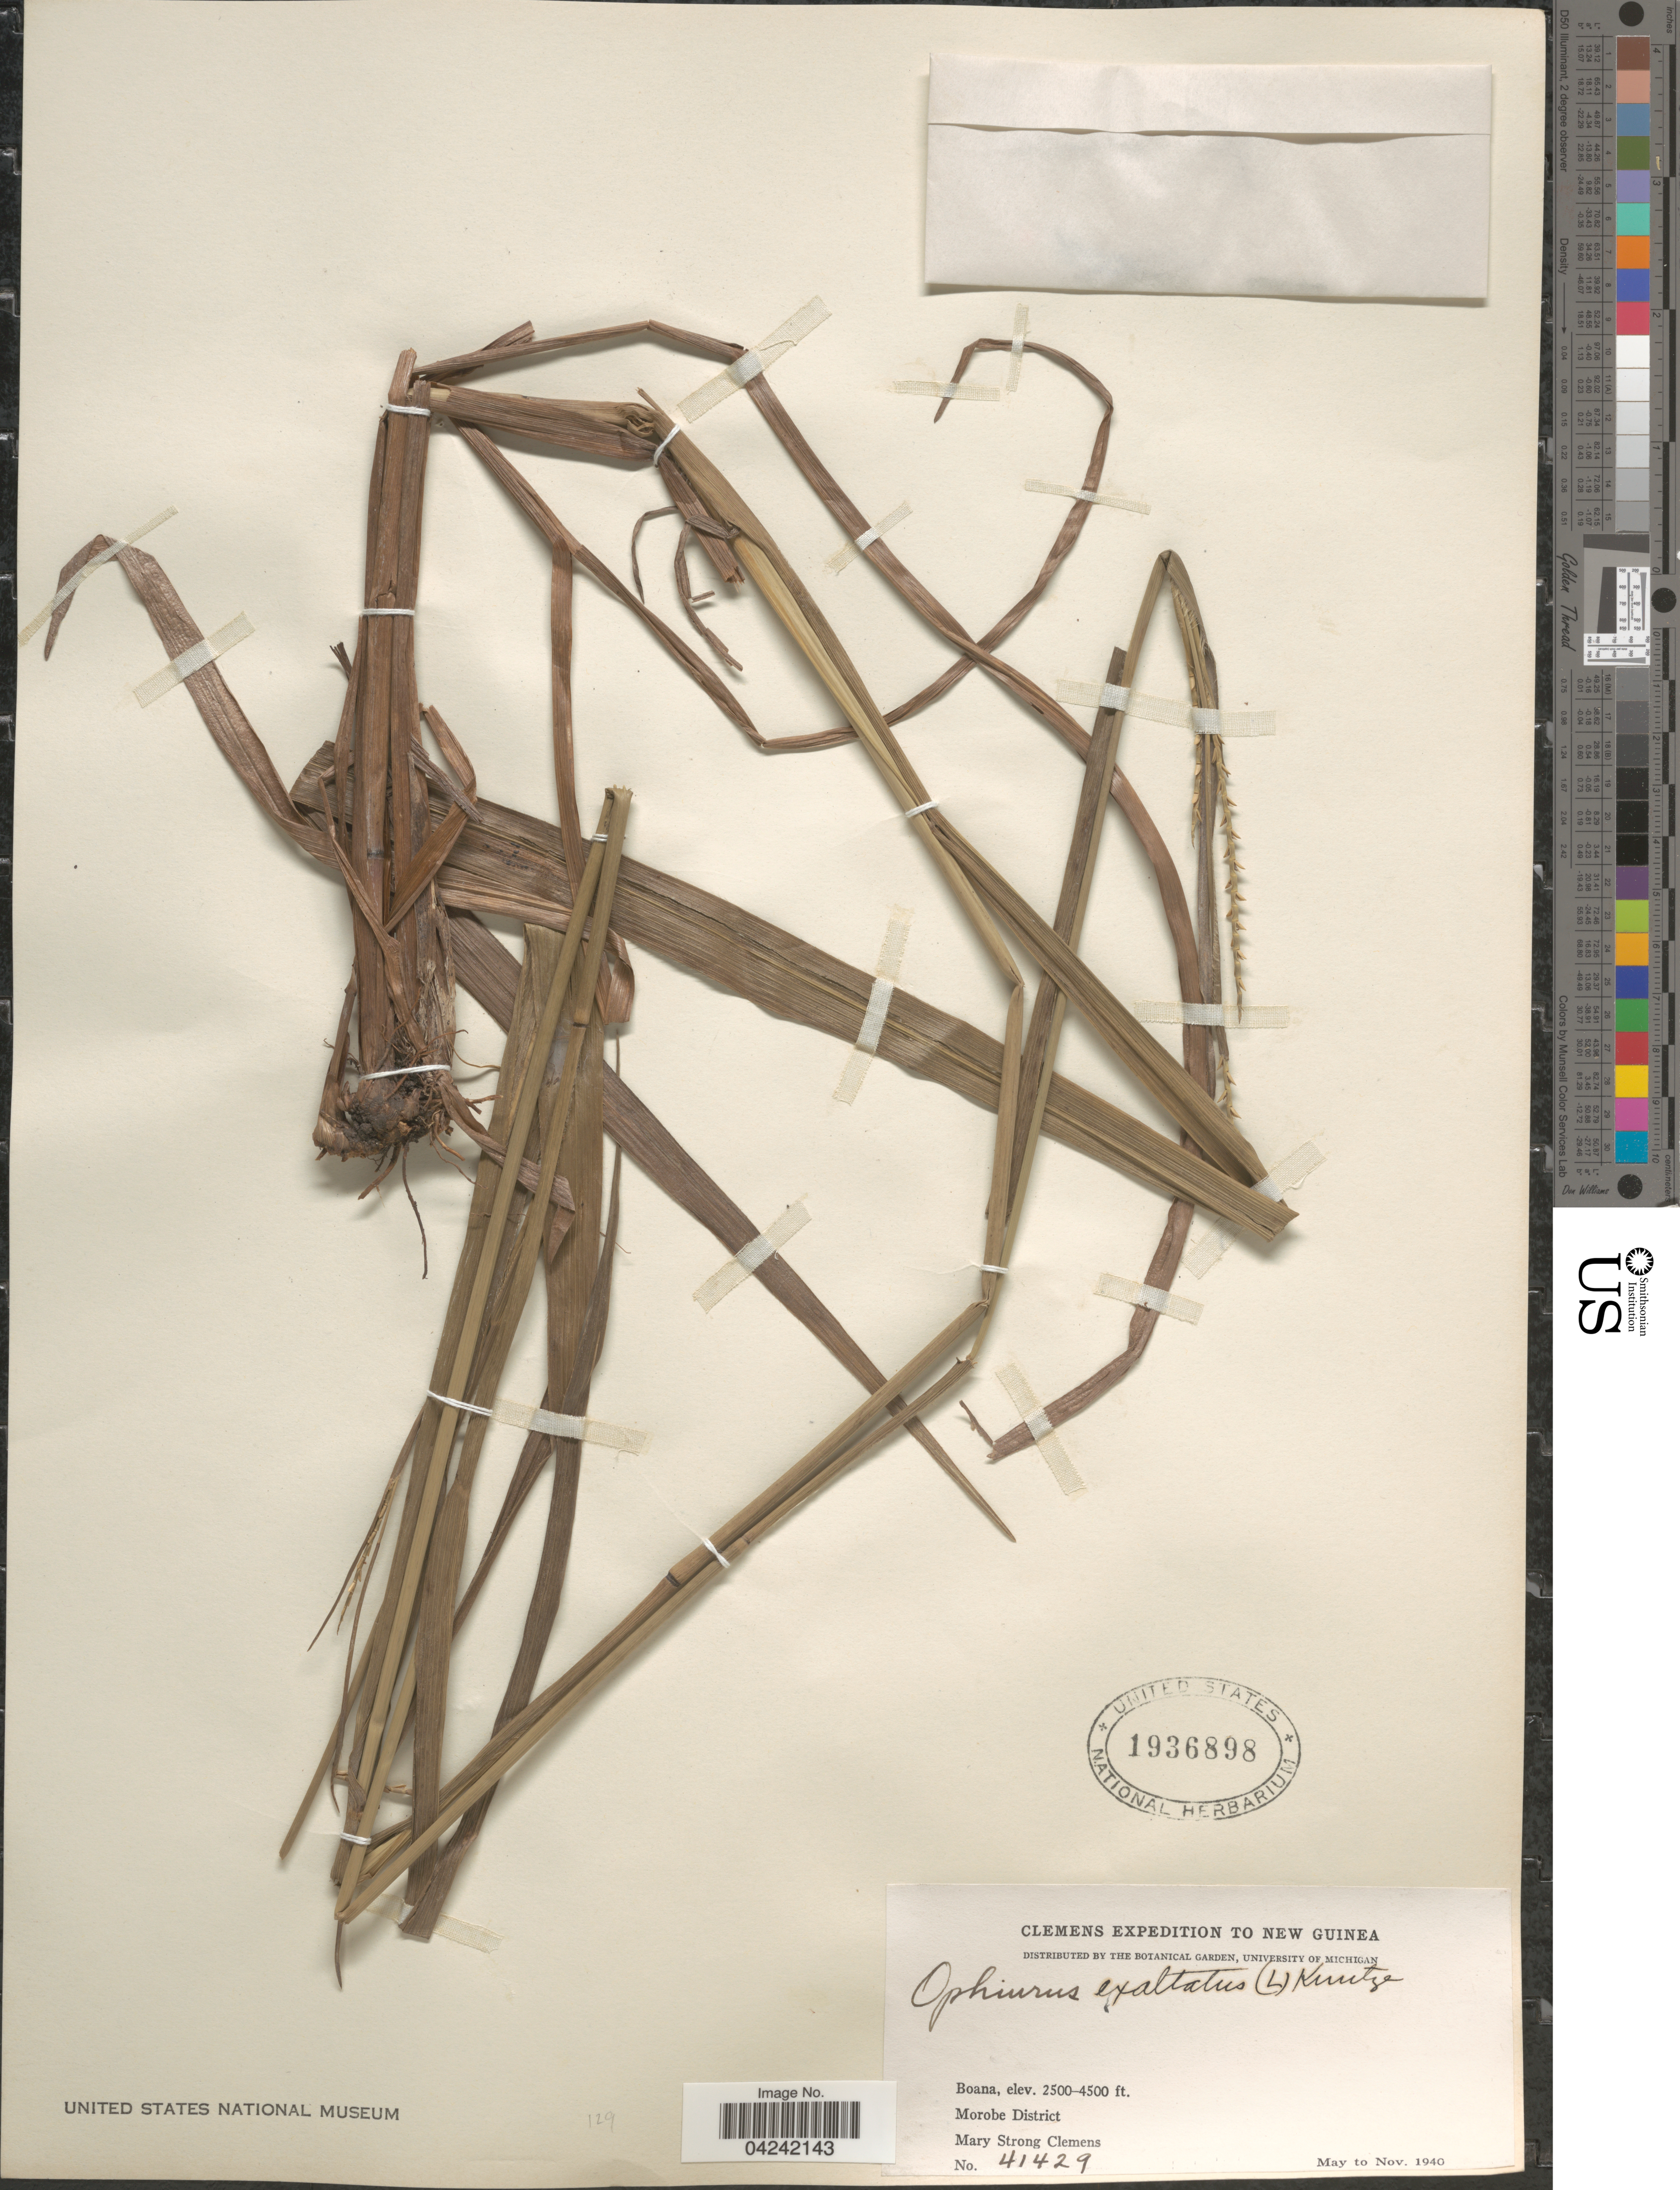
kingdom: Plantae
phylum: Tracheophyta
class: Liliopsida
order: Poales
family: Poaceae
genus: Ophiuros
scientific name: Ophiuros sp.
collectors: M. S. Clemens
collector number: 41429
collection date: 1940-05/1940-11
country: Papua New Guinea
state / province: Morobe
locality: Clemens Expedition To New Guinea. Boana. Morobe District.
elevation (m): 762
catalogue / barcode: US 1936898